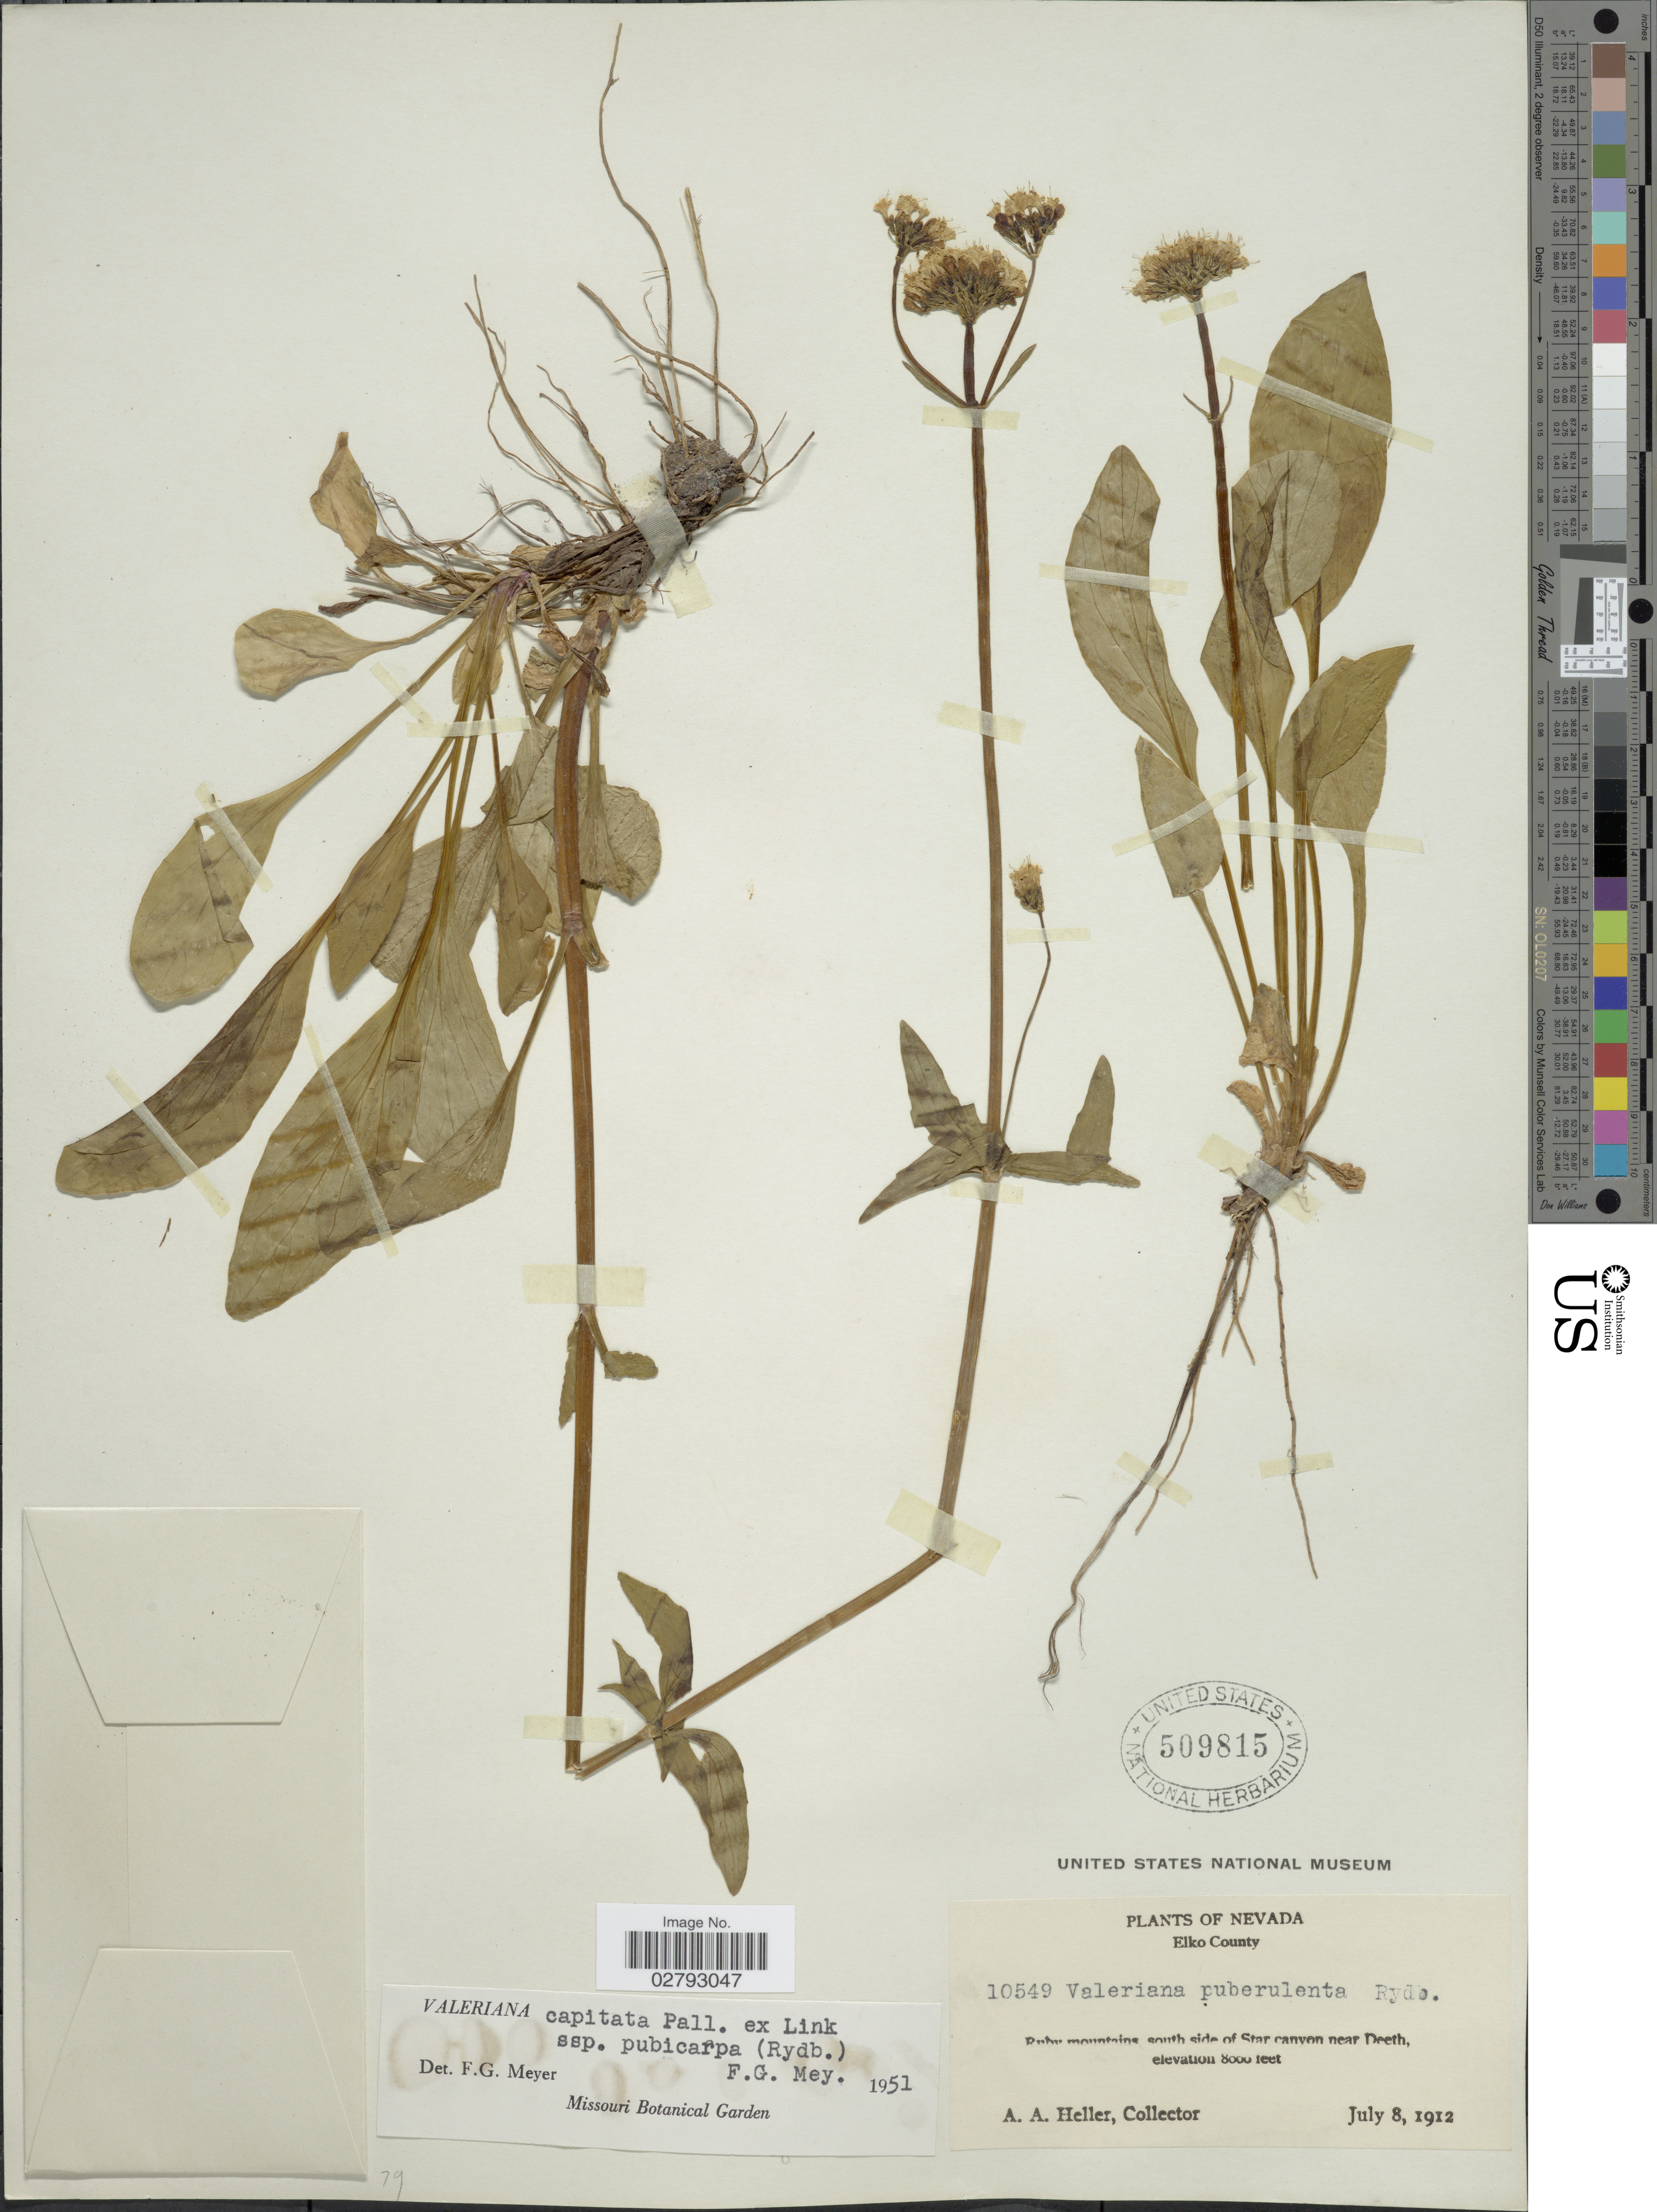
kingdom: Plantae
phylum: Tracheophyta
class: Magnoliopsida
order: Dipsacales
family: Caprifoliaceae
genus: Valeriana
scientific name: Valeriana capitata subsp. pubicarpa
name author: (Rydb.) F.G. Mey.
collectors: A. A. Heller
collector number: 10549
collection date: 1912-07-08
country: United States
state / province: Nevada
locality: Elko County. Ruby mountains south side of Star canyon near Deeth.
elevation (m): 2438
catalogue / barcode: US 509815